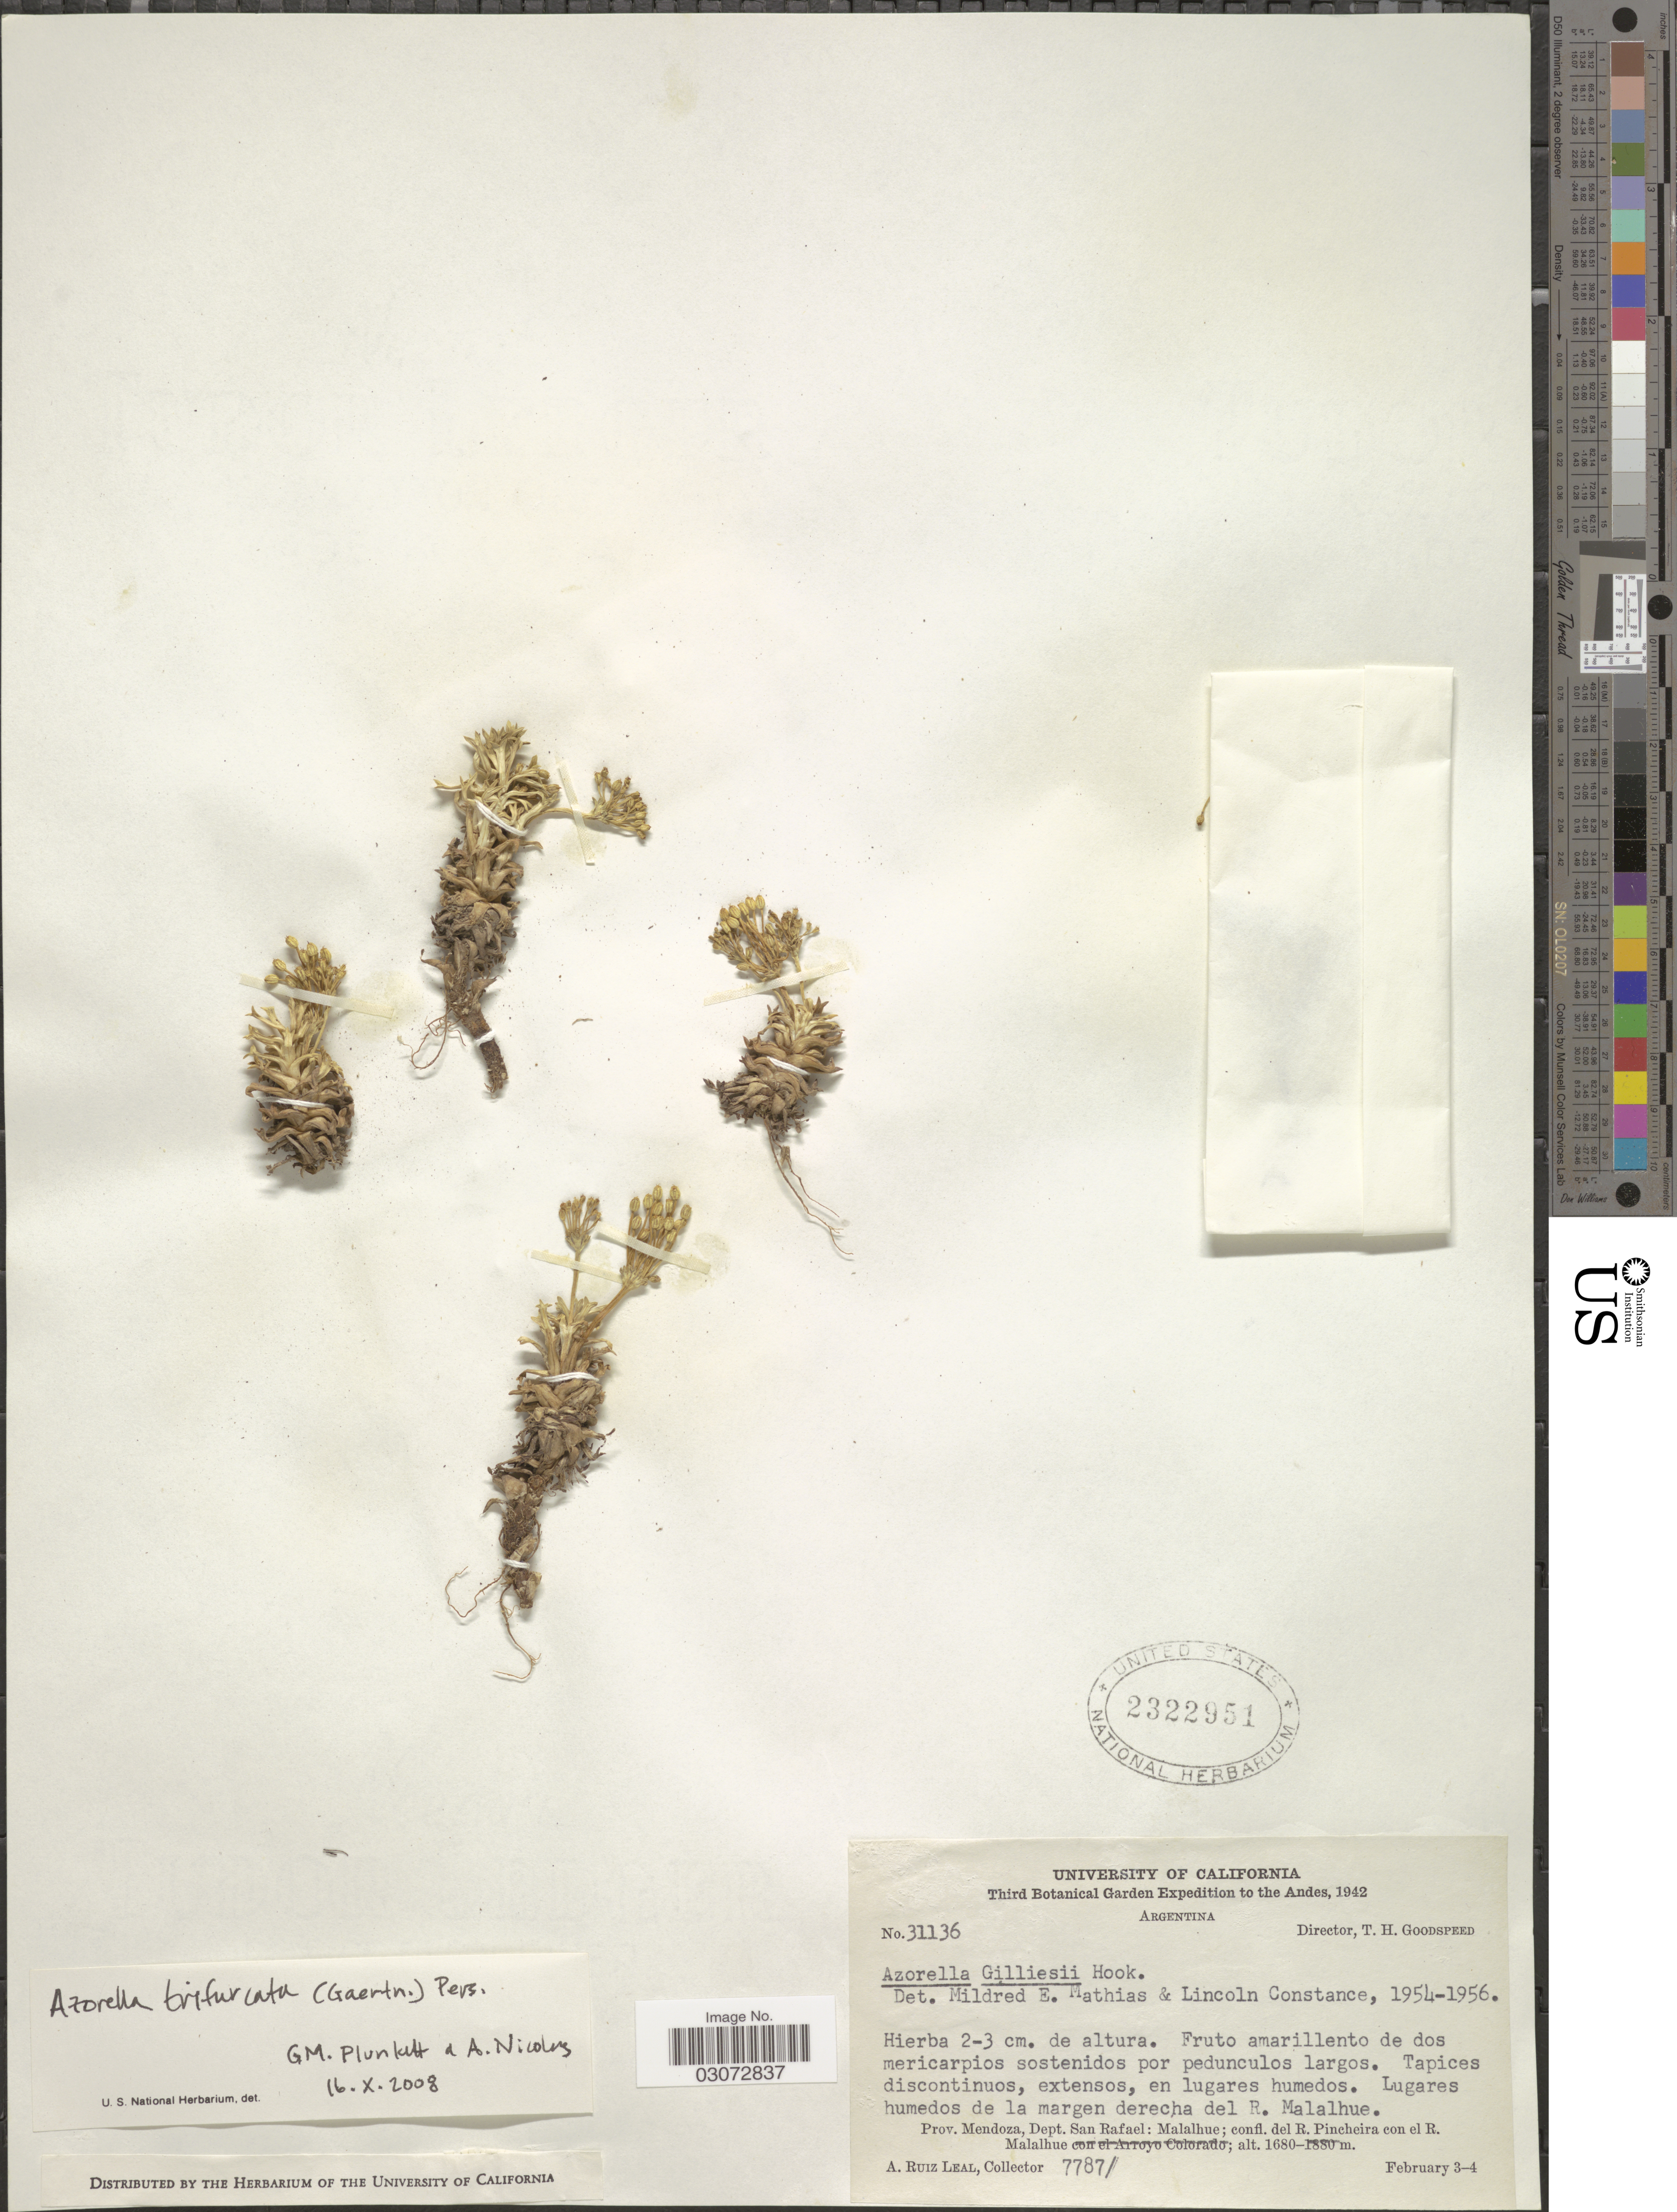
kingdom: Plantae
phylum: Tracheophyta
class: Magnoliopsida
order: Apiales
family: Apiaceae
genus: Azorella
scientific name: Azorella trifurcata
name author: (Gaertn.) Pers.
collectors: A. R. Leal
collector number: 77871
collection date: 1942-02-03/1942-02-04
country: Argentina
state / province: Mendoza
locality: Andes. Margen derecha del R. Malalhue. Dept. San Rafael: Malalhue; confl. del R. Pincheira con el R. Malalhue.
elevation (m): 1680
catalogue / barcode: US 2322951